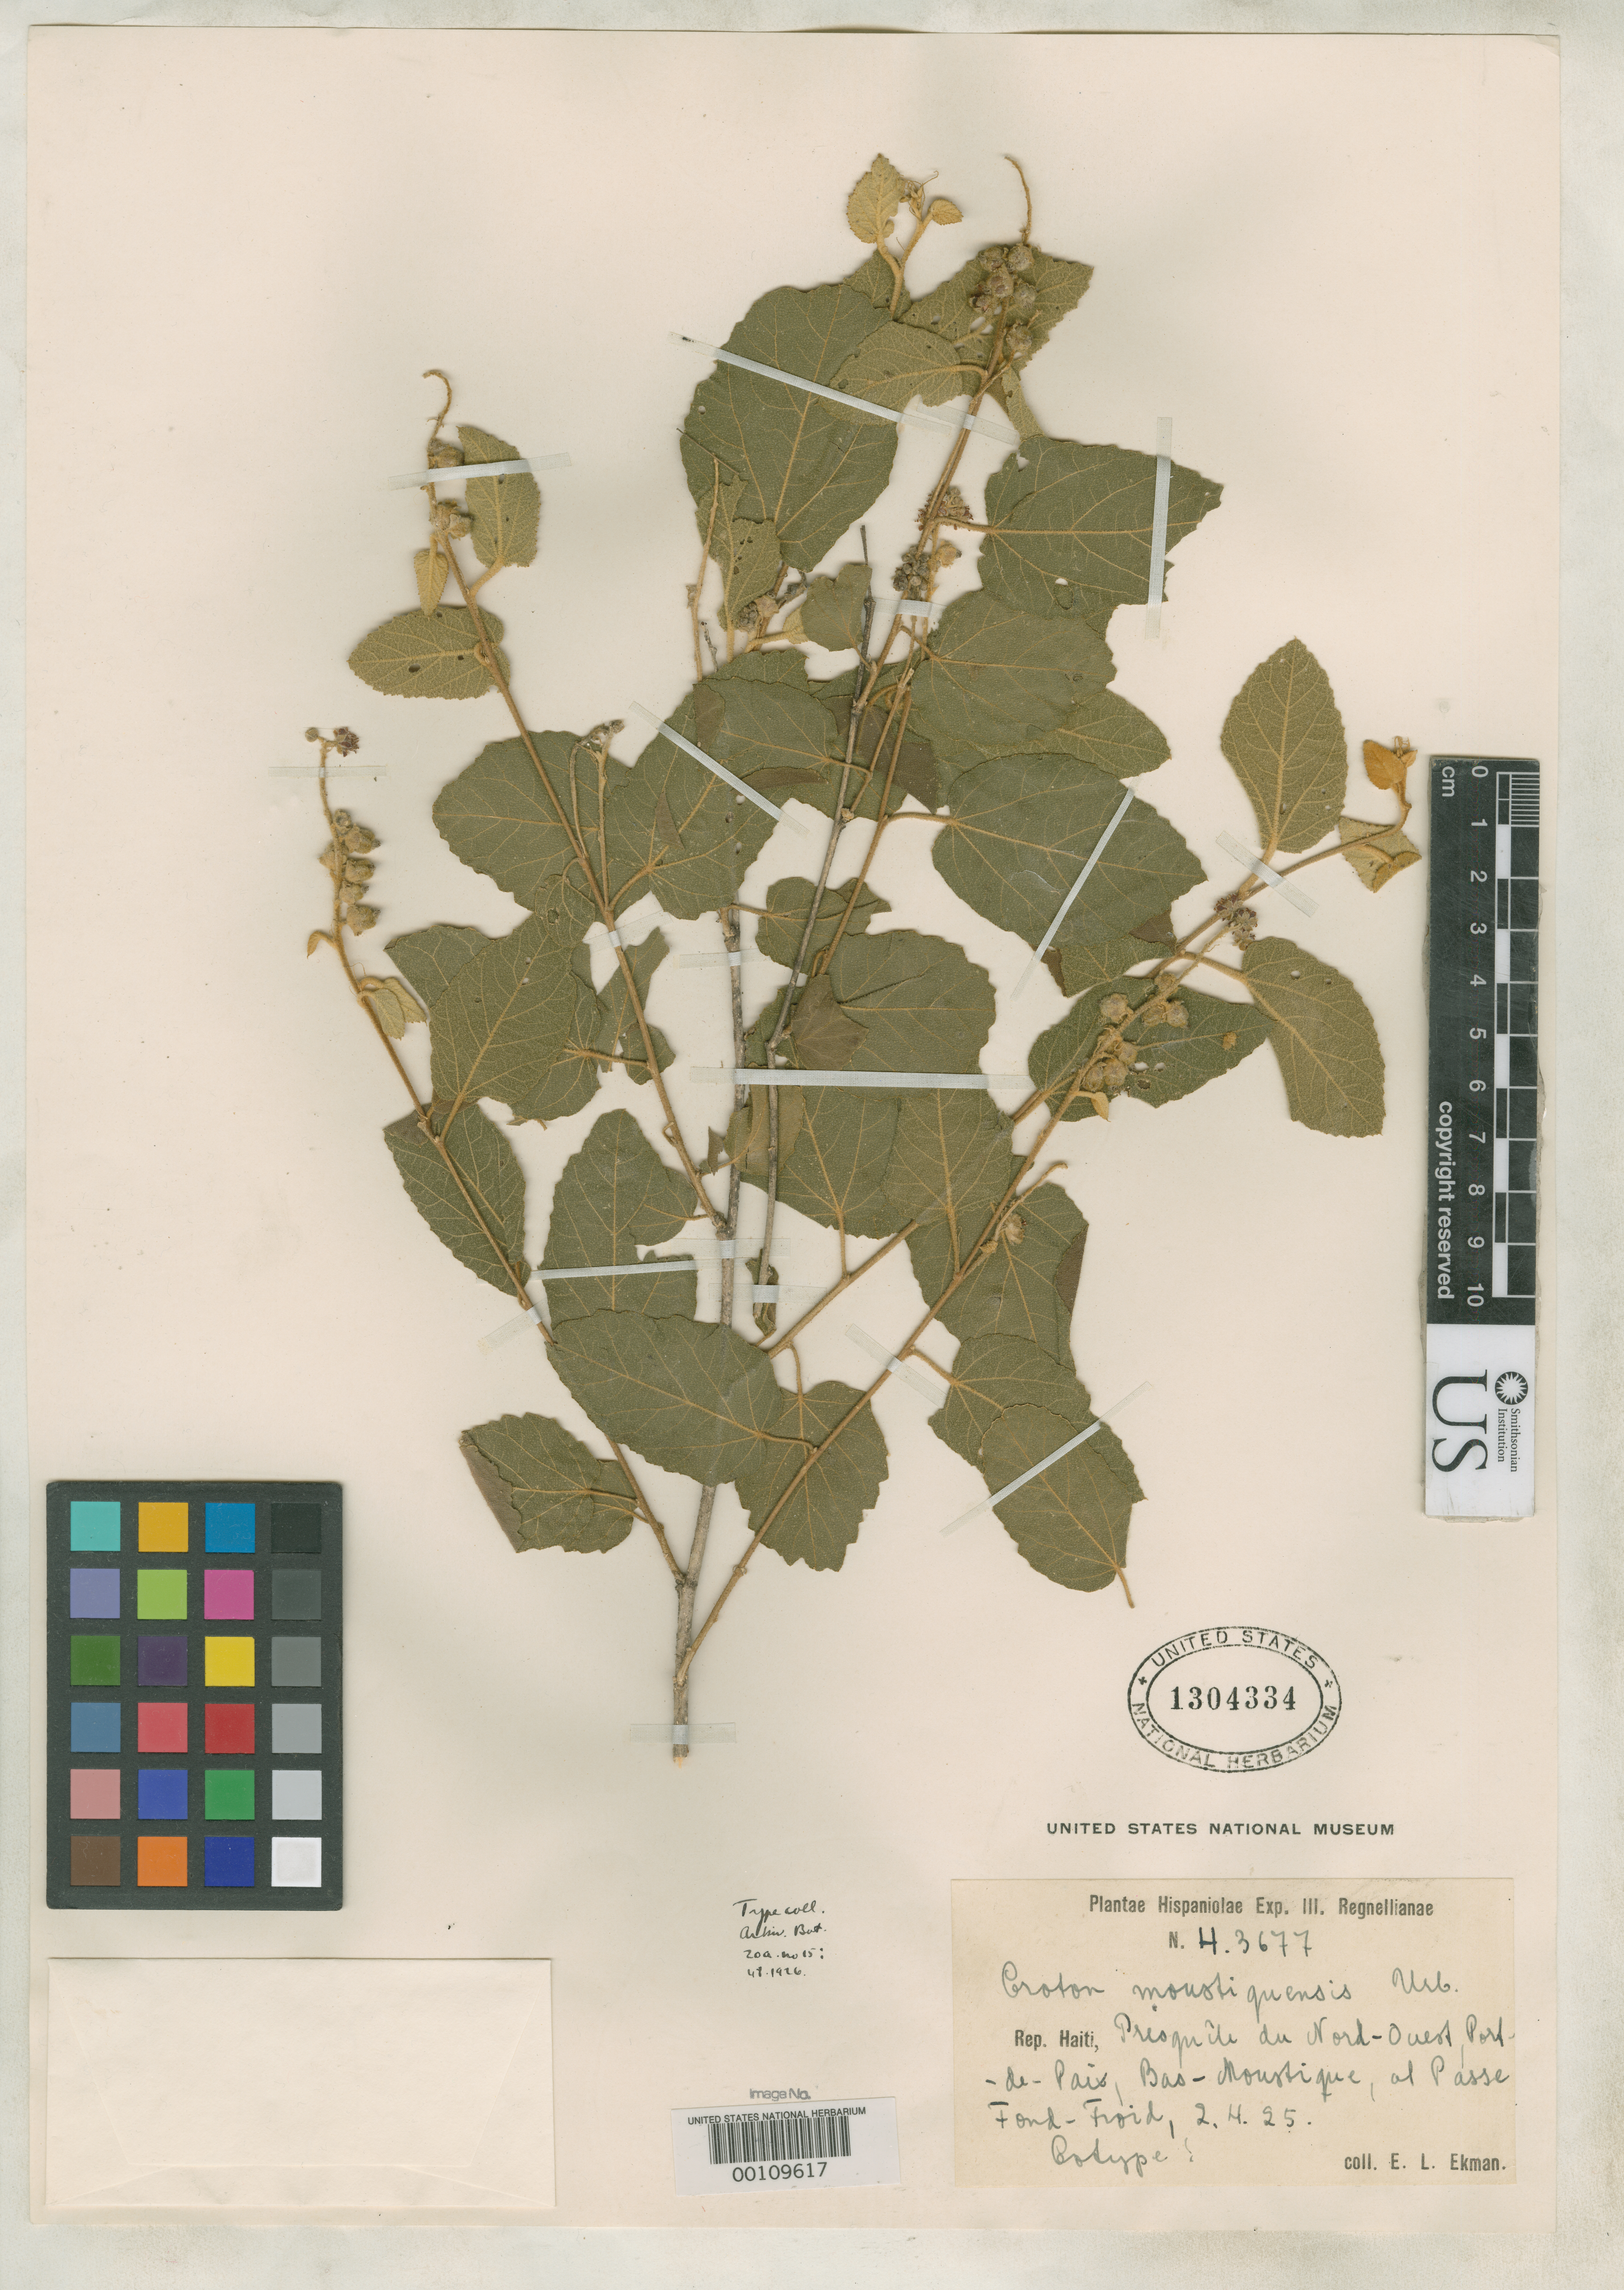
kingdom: Plantae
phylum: Tracheophyta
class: Magnoliopsida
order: Malpighiales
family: Euphorbiaceae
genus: Croton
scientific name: Croton moustiquensis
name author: Urb.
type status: Isotype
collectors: E. L. Ekman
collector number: H 3677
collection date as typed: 02 Apr 1925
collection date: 1925-04-02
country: Haiti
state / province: Nord-Ouest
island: Hispaniola Island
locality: Haut Moustique at Bas-Moustique, Fond-Fraud. Presqu'ile du Nord-Ouest. Port-de-Paix, al Passe Fond-Froid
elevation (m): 200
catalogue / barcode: US 1304334